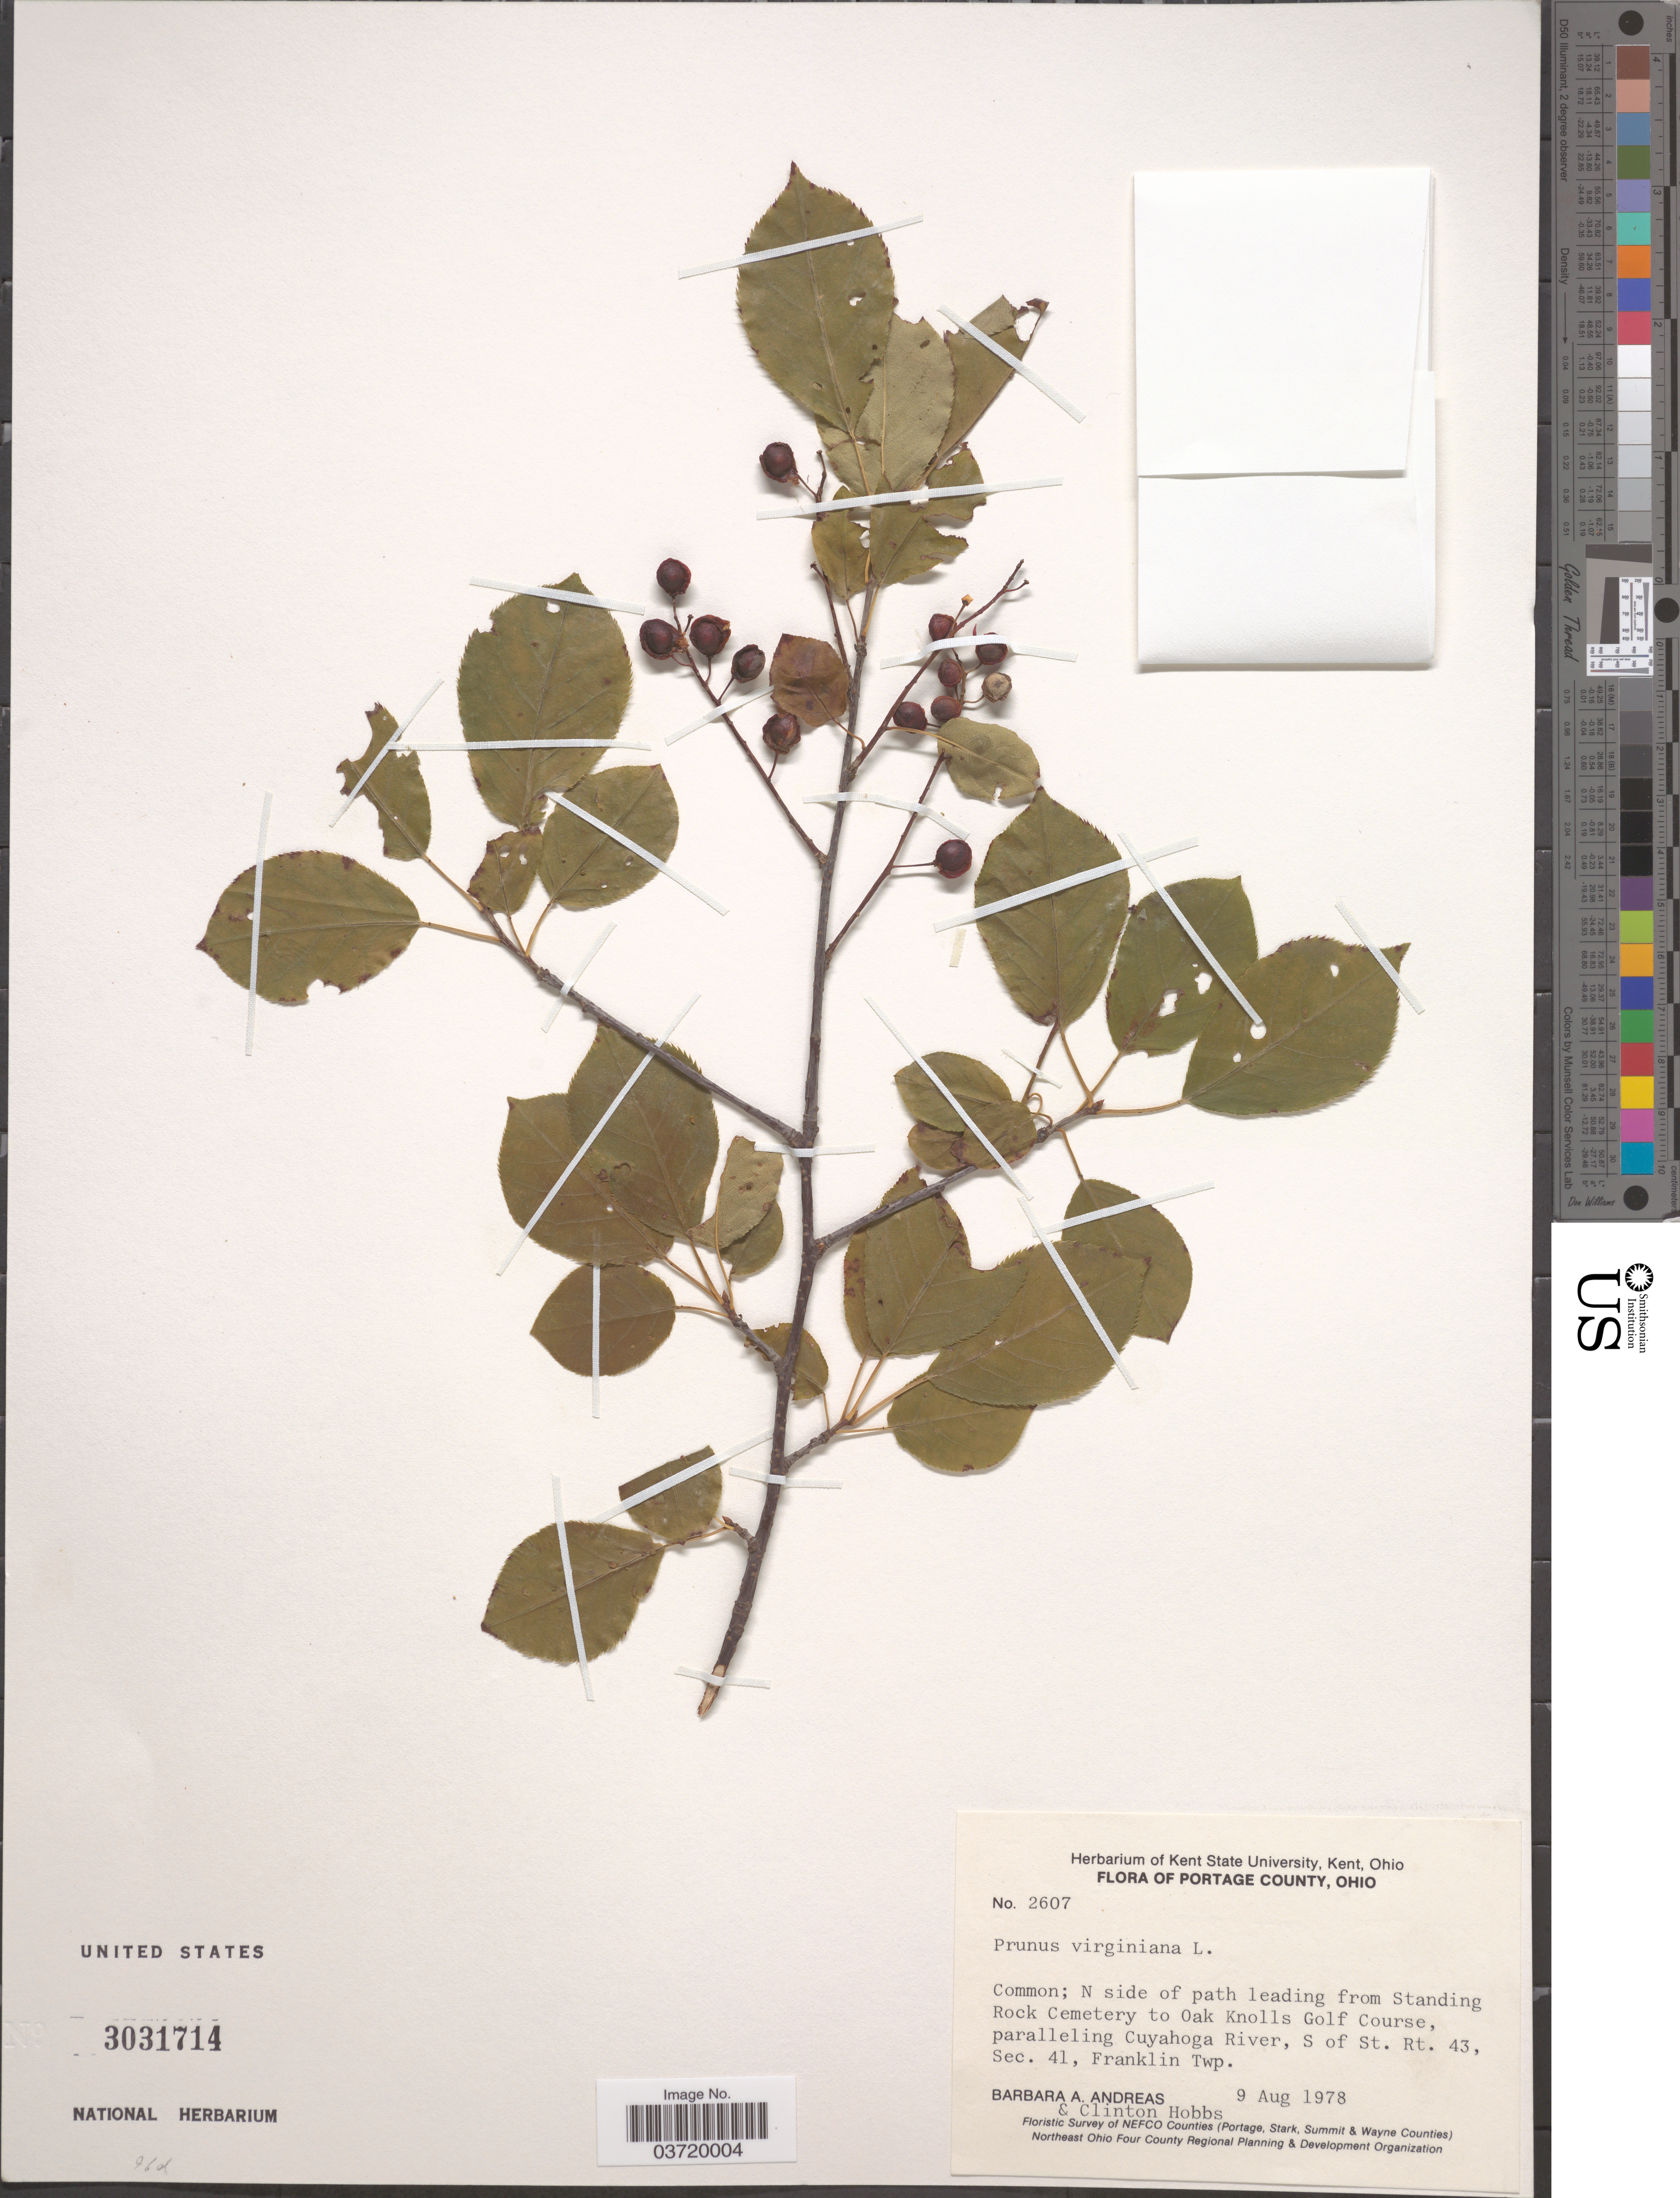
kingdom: Plantae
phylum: Tracheophyta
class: Magnoliopsida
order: Rosales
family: Rosaceae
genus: Prunus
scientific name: Prunus virginiana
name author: L.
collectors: B. A. Andreas & C. Hobbs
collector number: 2607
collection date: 1978-08-09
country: United States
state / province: Ohio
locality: Portage County. N side of path leading from Standing Cemetery to Oak Knolls Golf Course, paralleling Cuyahoga River, S of St. Rt. 43, Sec. 41, Franklin Twp.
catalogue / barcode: US 3031714